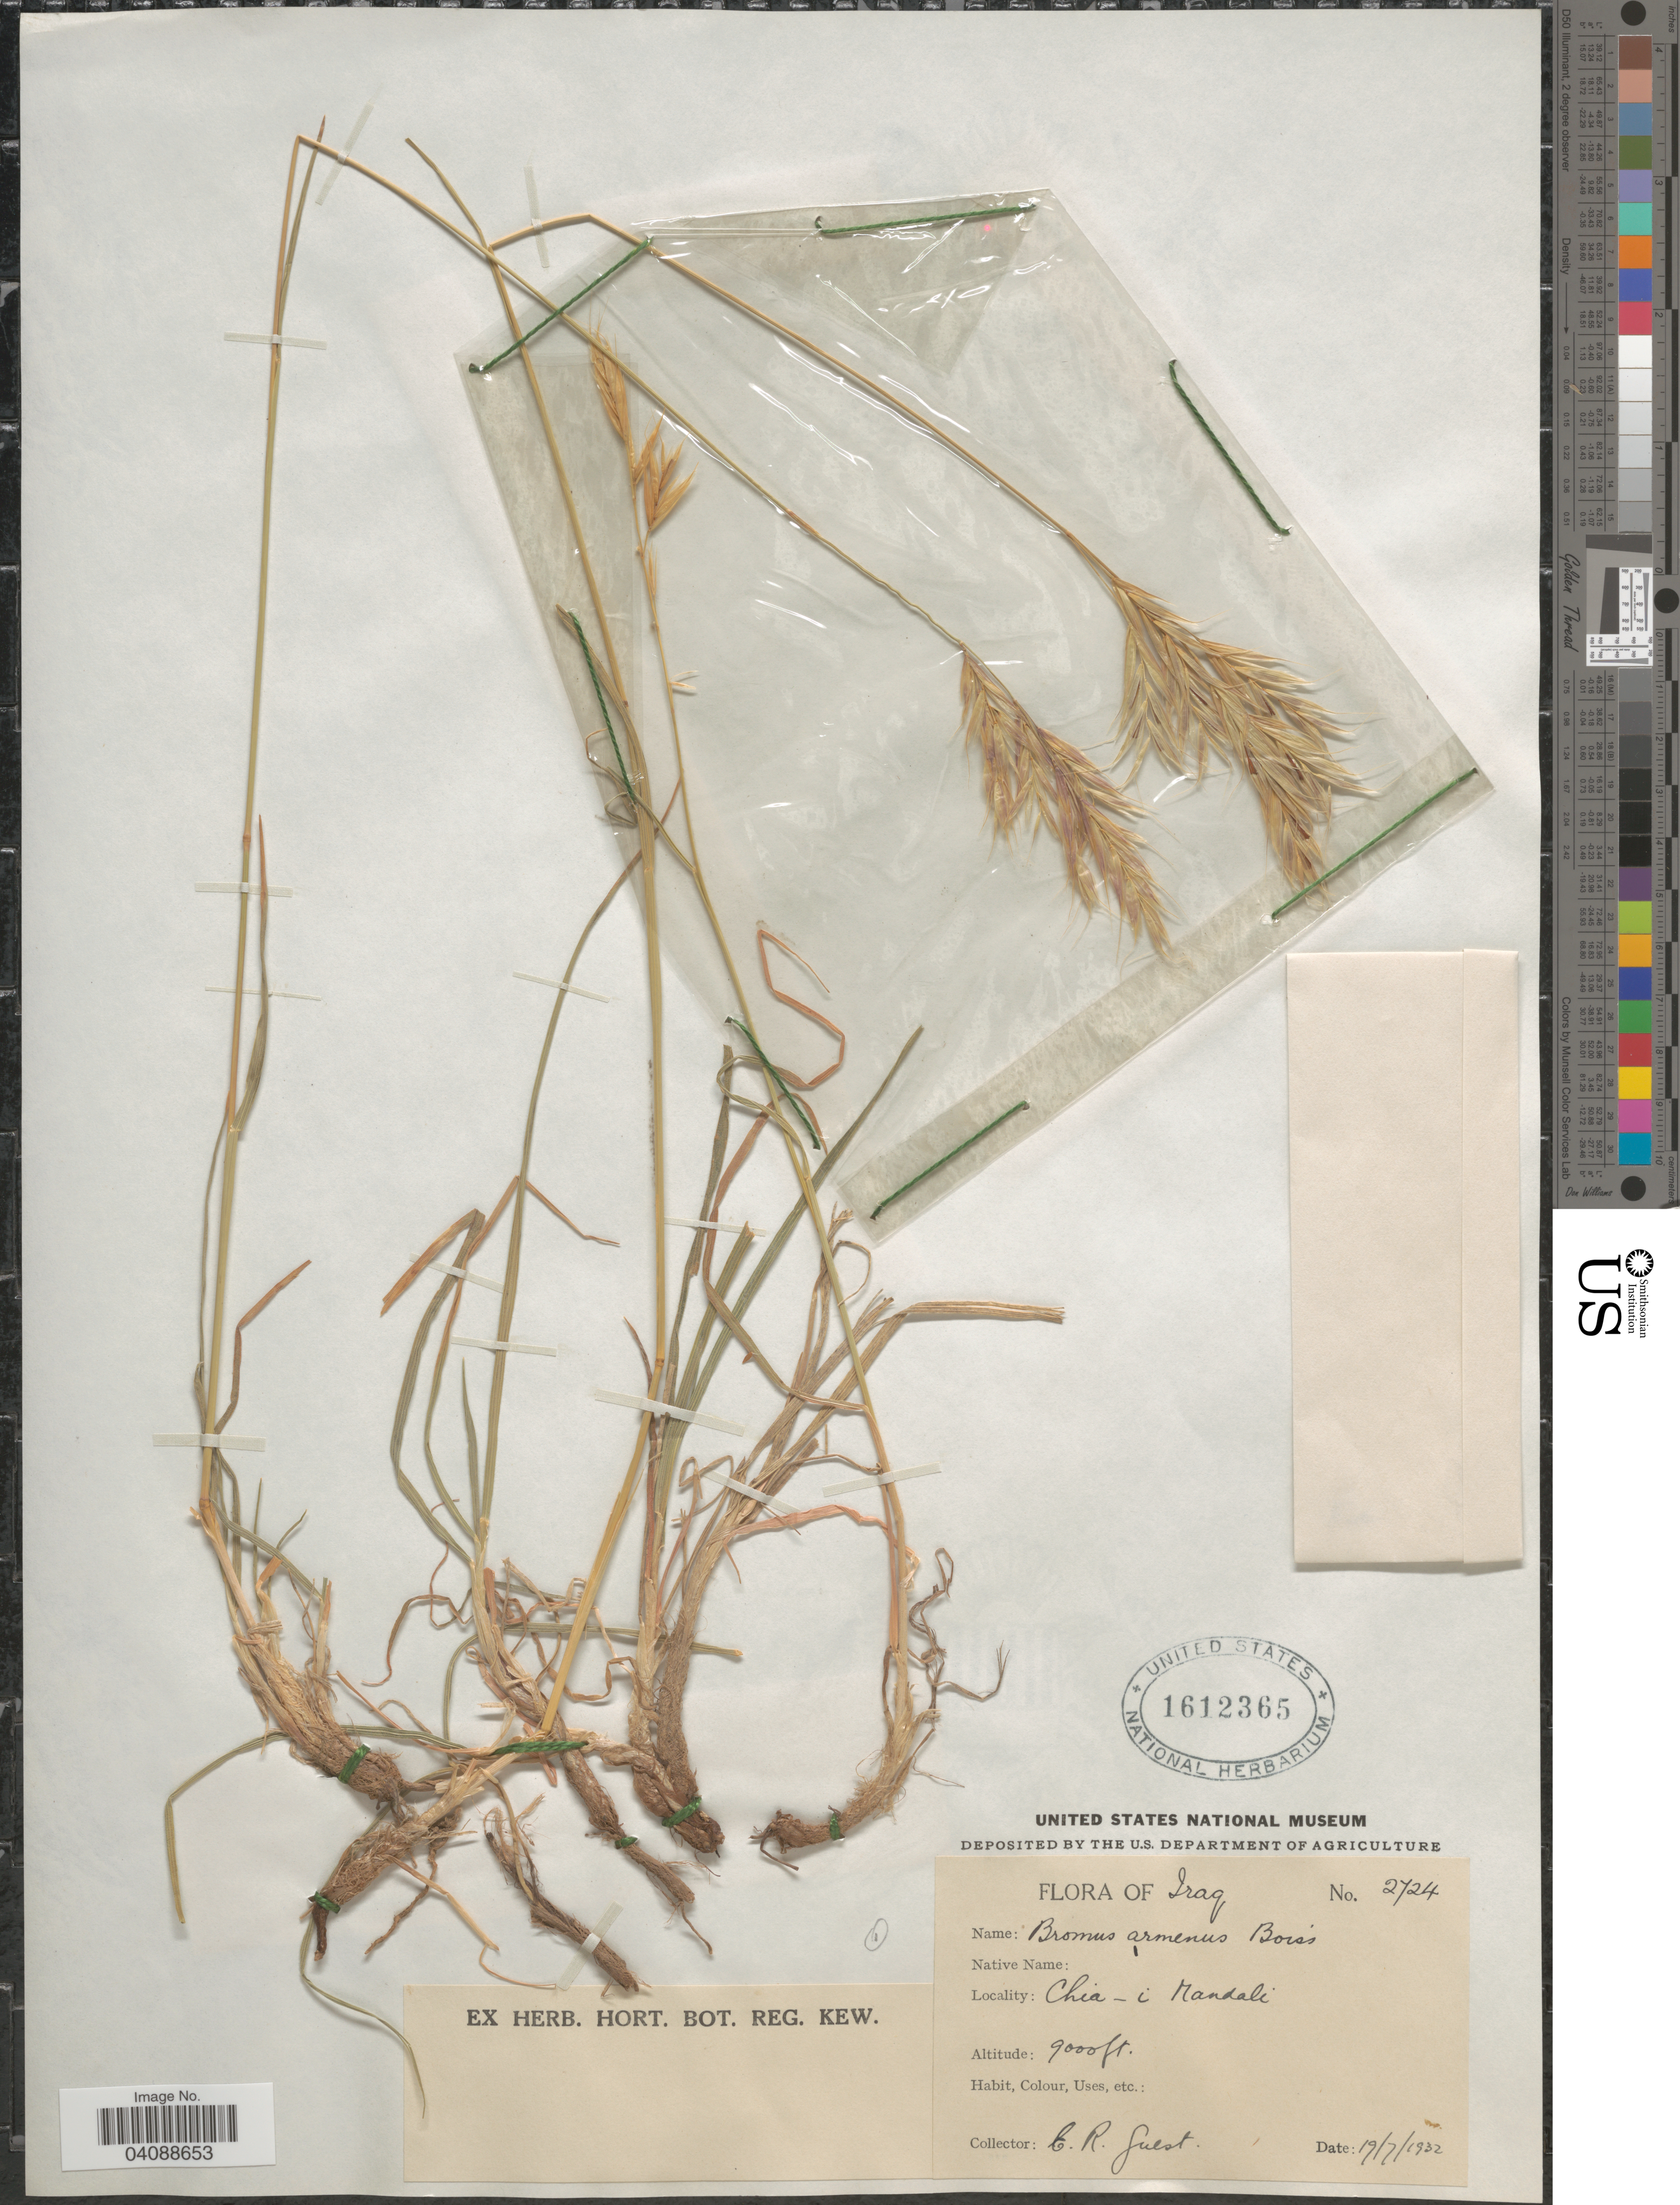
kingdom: Plantae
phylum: Tracheophyta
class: Liliopsida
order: Poales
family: Poaceae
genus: Bromus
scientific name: Bromus armenus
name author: Boiss.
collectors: E. Guest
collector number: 2724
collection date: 1932-07-19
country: Iraq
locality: Chia-i Mandali.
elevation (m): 2743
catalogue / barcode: US 1612365